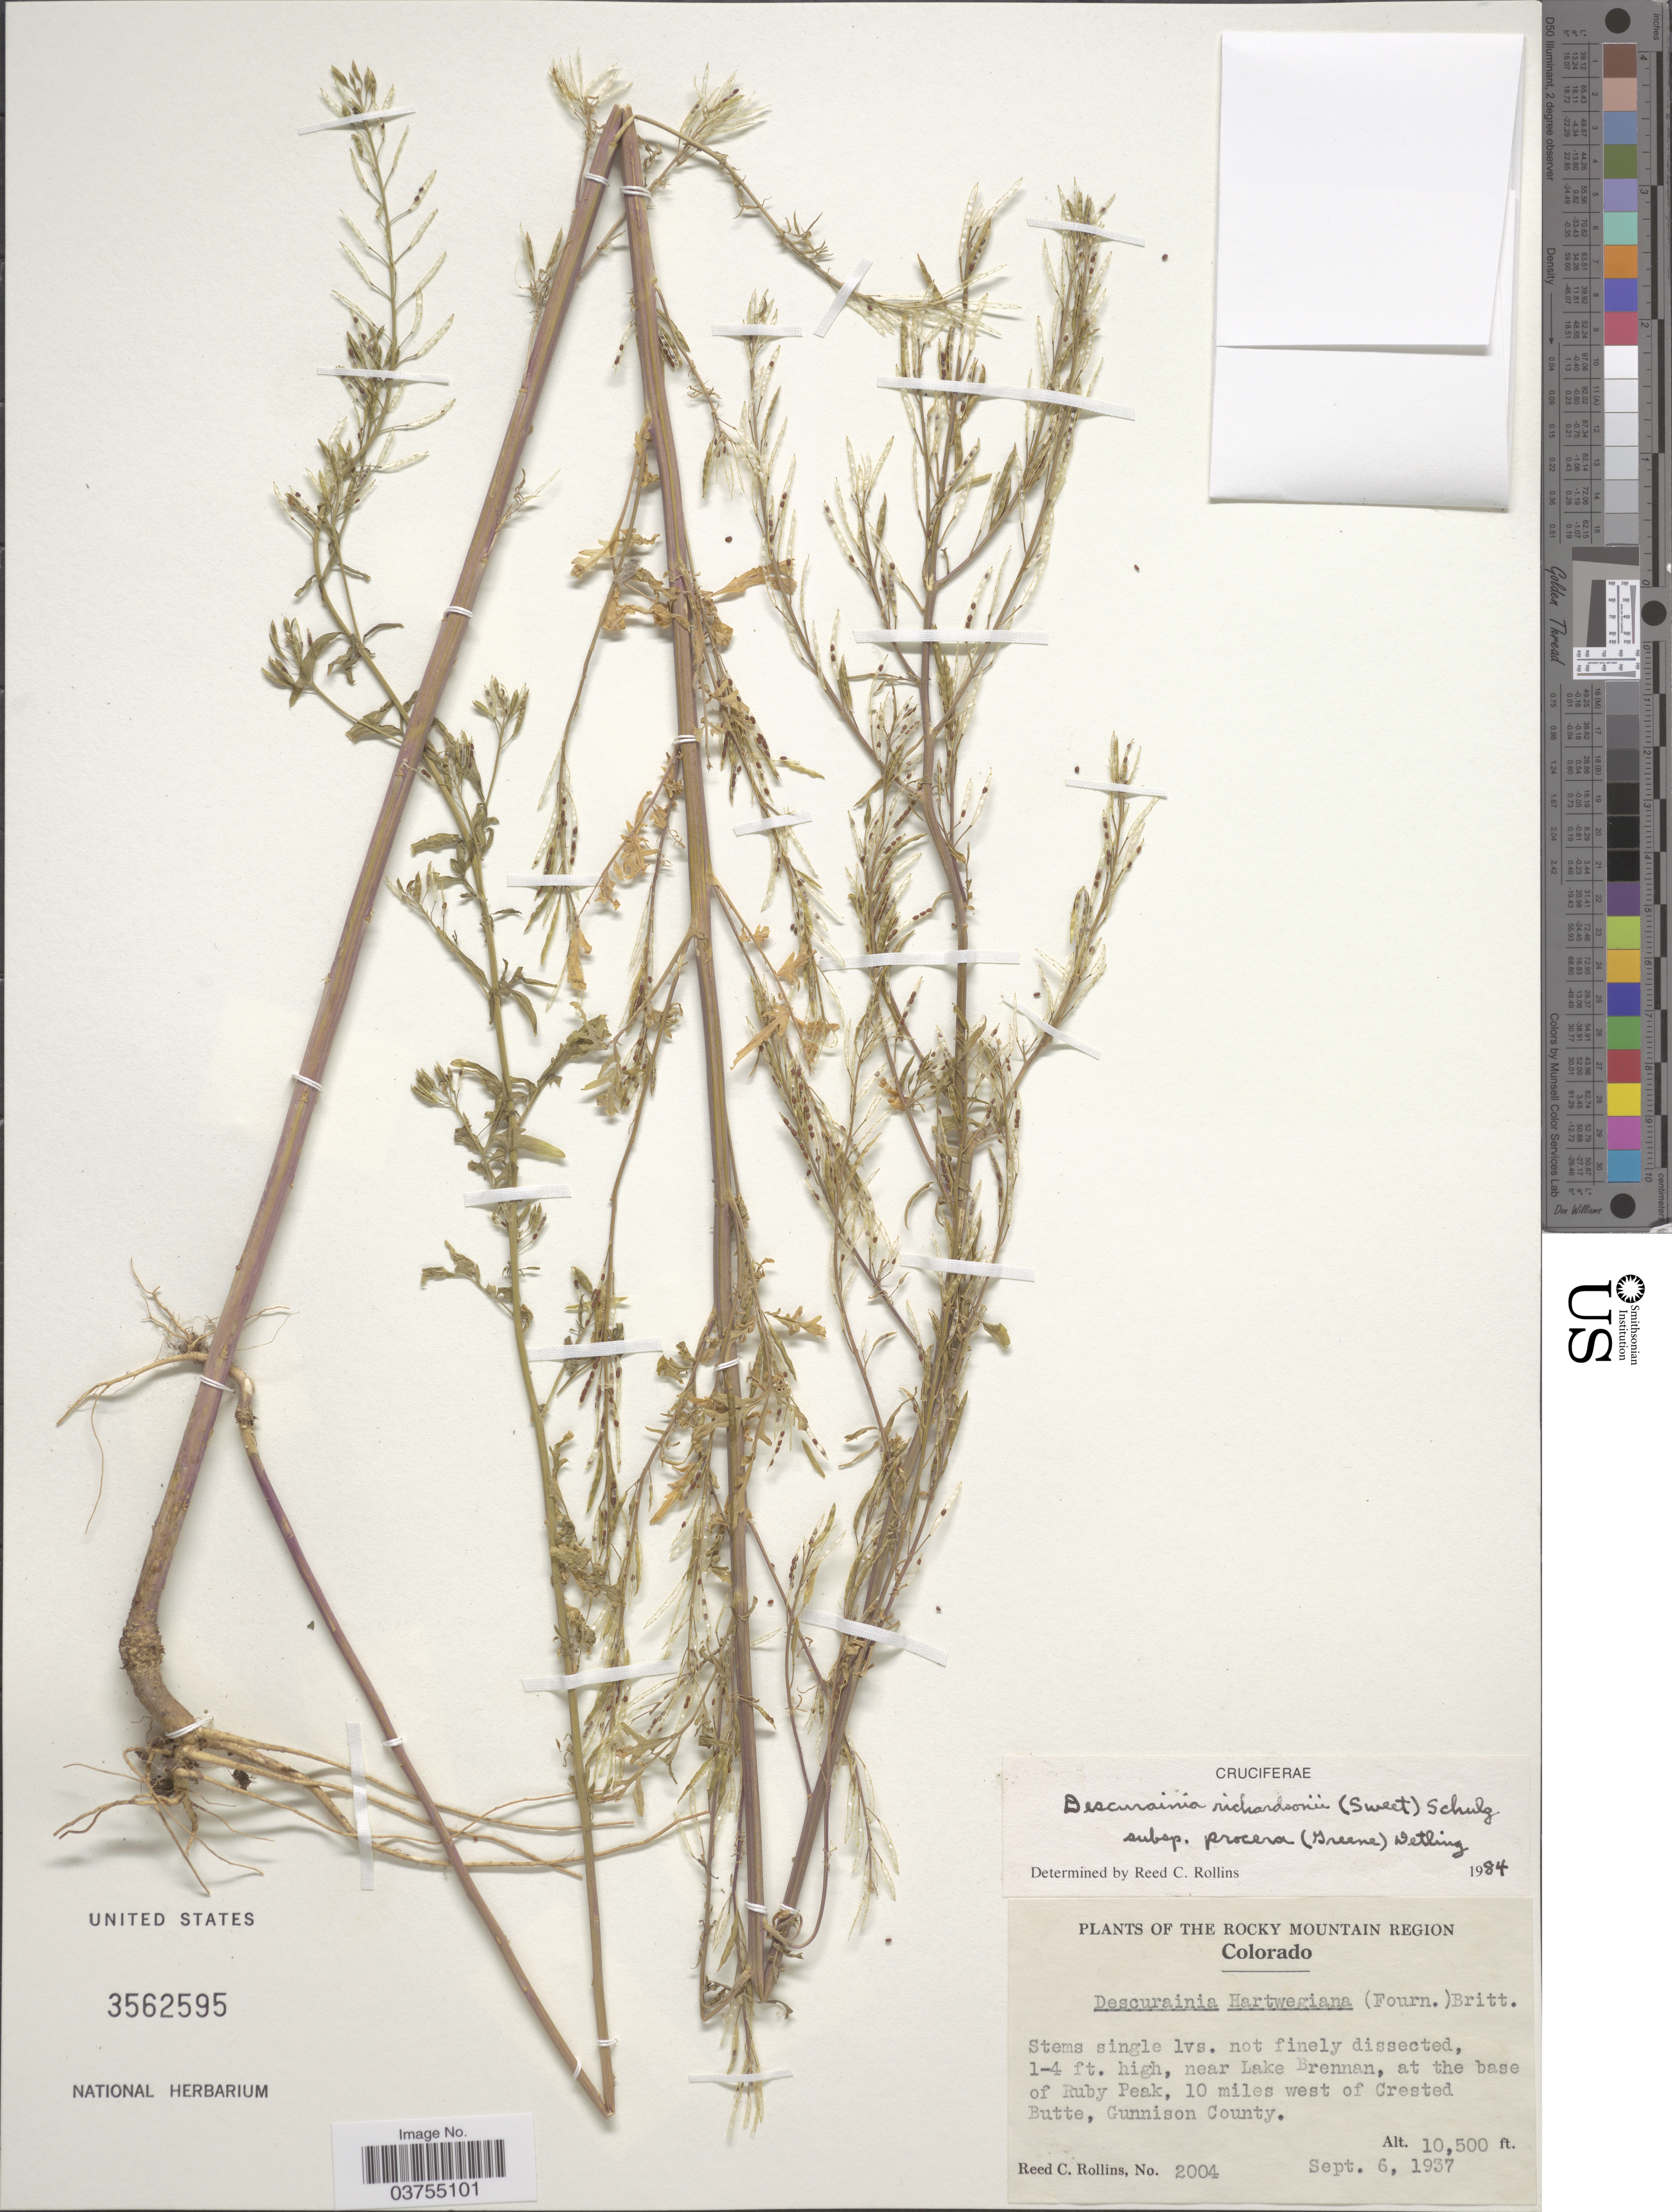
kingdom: Plantae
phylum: Tracheophyta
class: Magnoliopsida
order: Brassicales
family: Brassicaceae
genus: Descurainia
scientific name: Descurainia richardsonii subsp. procera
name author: (Greene) Detling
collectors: R. C. Rollins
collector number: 2004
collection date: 1937-09-06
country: United States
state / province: Colorado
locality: The Rocky Mountain Region. Near Lake Brennan, at the base of Ruby Peak, 10 miles west of Crested Butte, Gunnison County.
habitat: near lake, at base of peak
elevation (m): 3200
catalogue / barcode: US 3562595